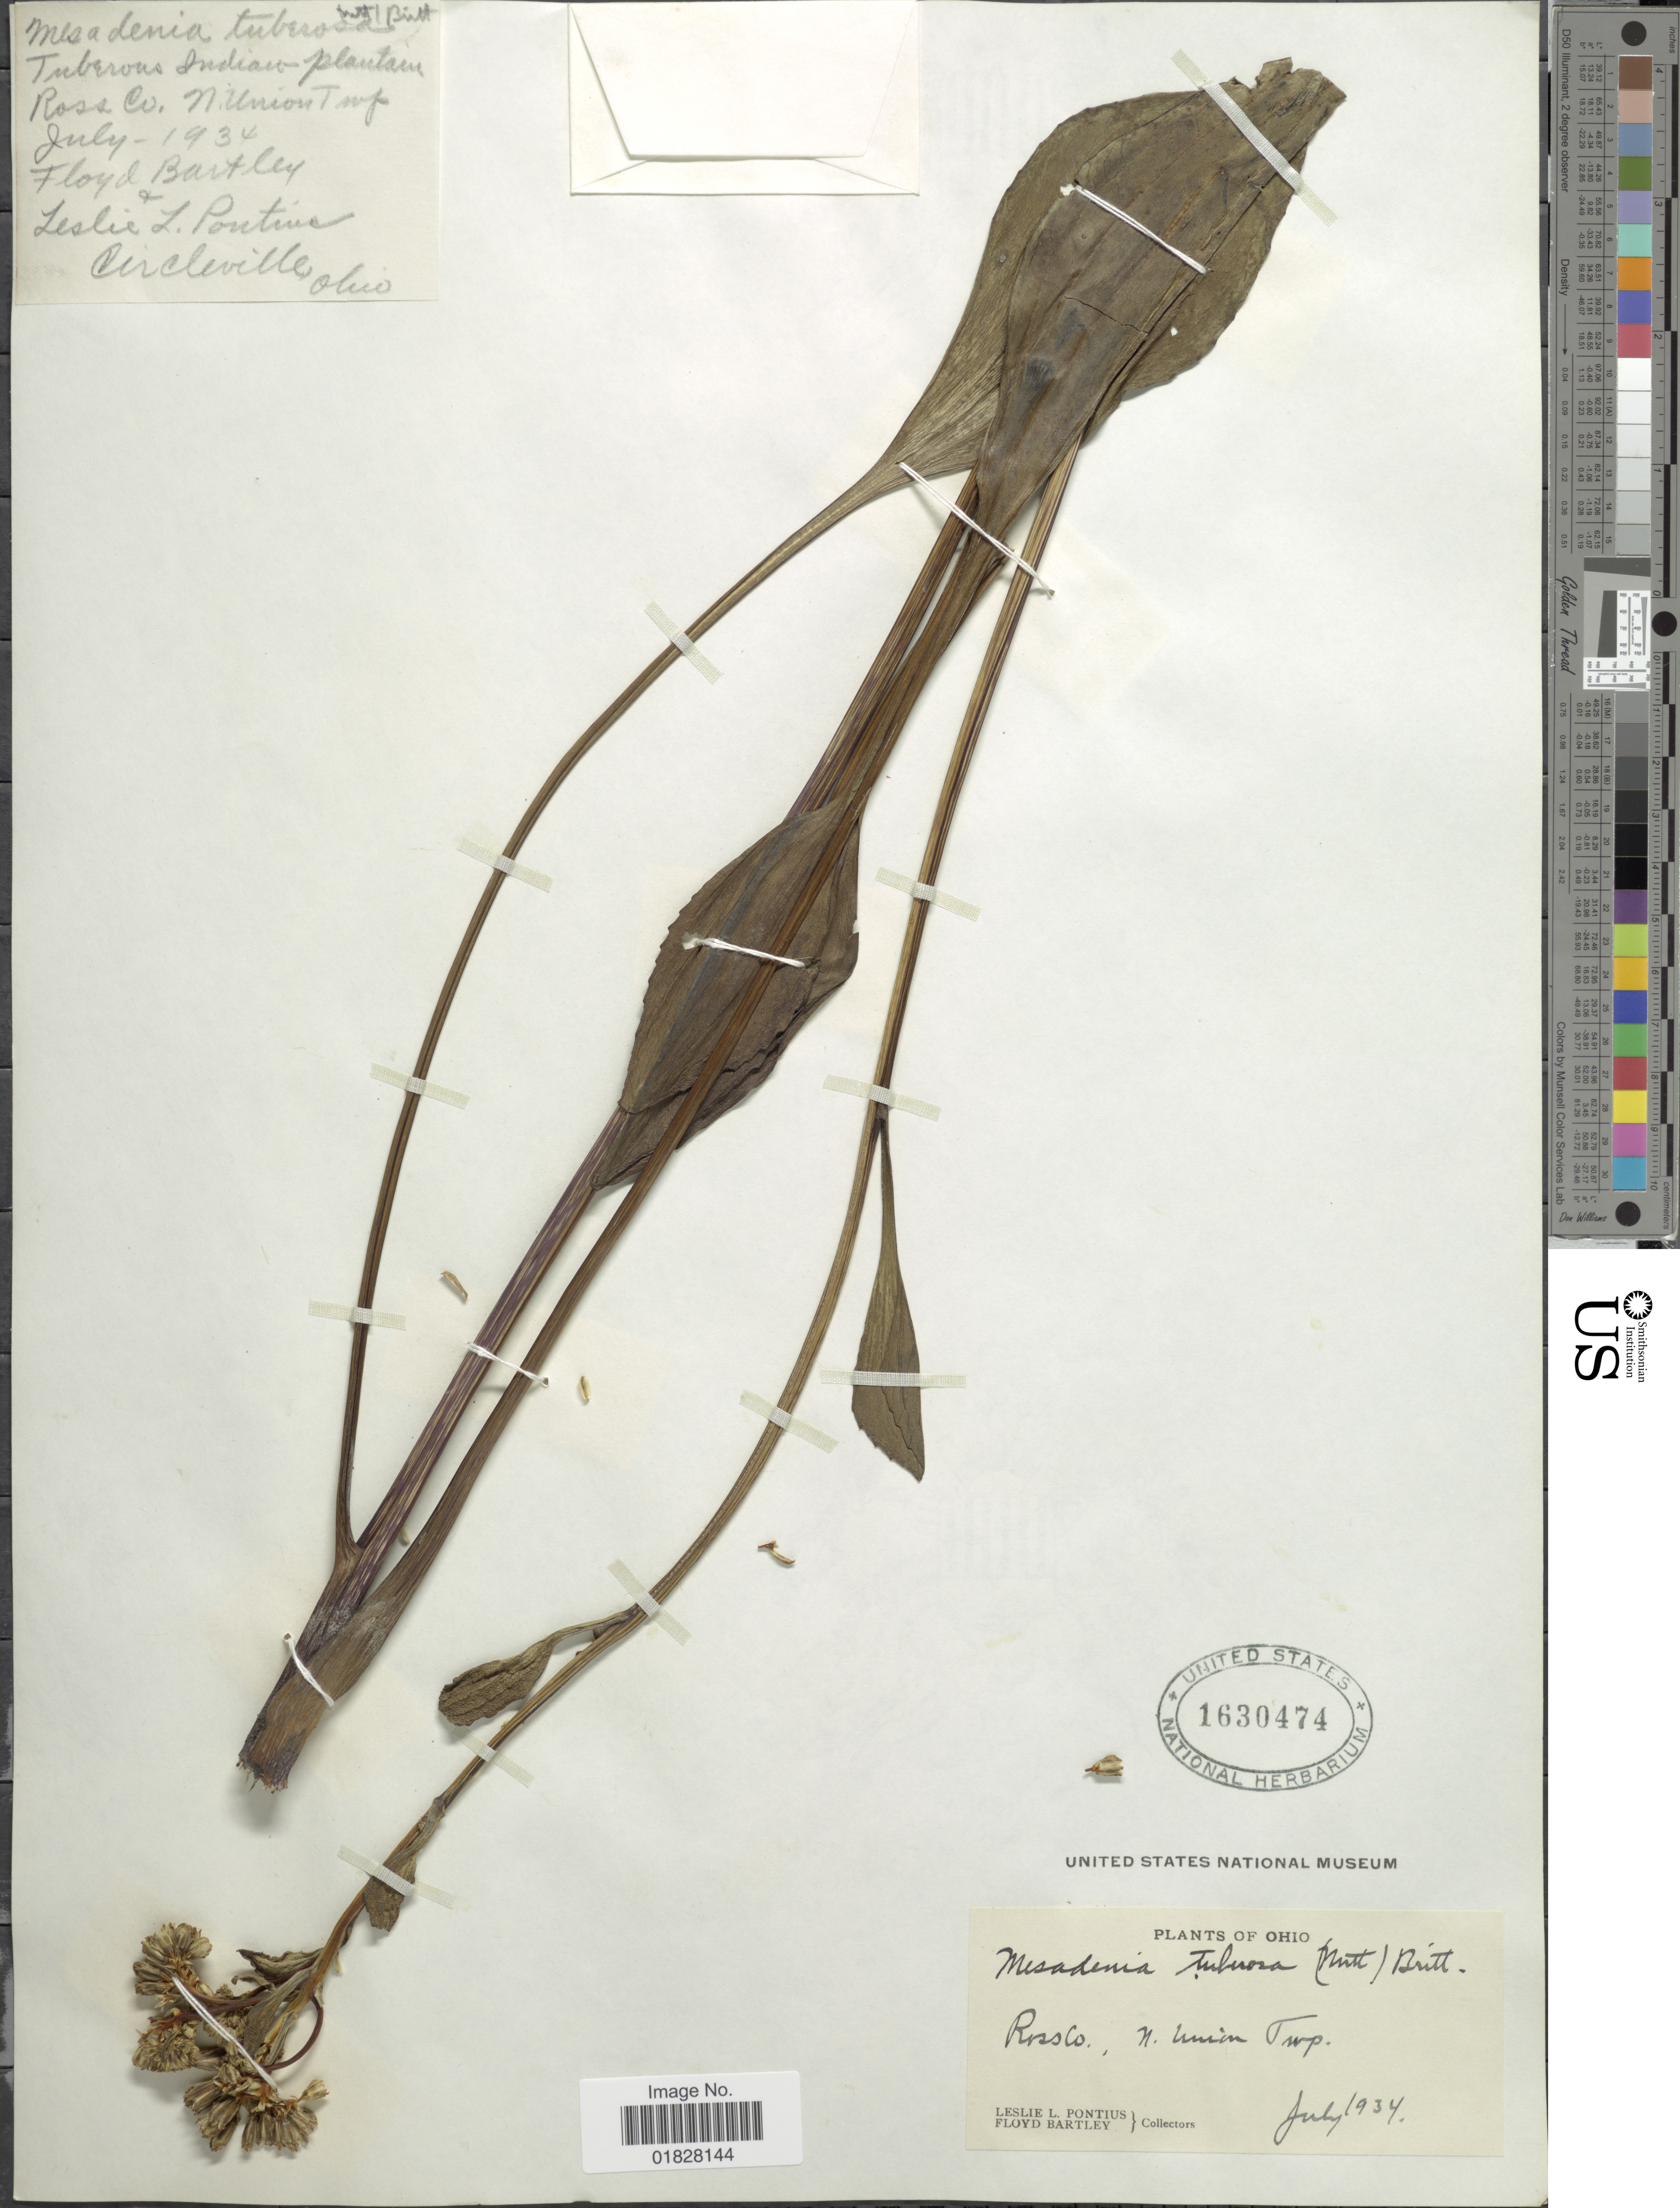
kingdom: Plantae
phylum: Tracheophyta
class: Magnoliopsida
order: Asterales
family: Asteraceae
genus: Arnoglossum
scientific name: Arnoglossum plantagineum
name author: Raf.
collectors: L. Pontius & F. Bartley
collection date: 1934-07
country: United States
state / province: Ohio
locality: Ross Co., N. Union Twp.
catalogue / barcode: US 1630474